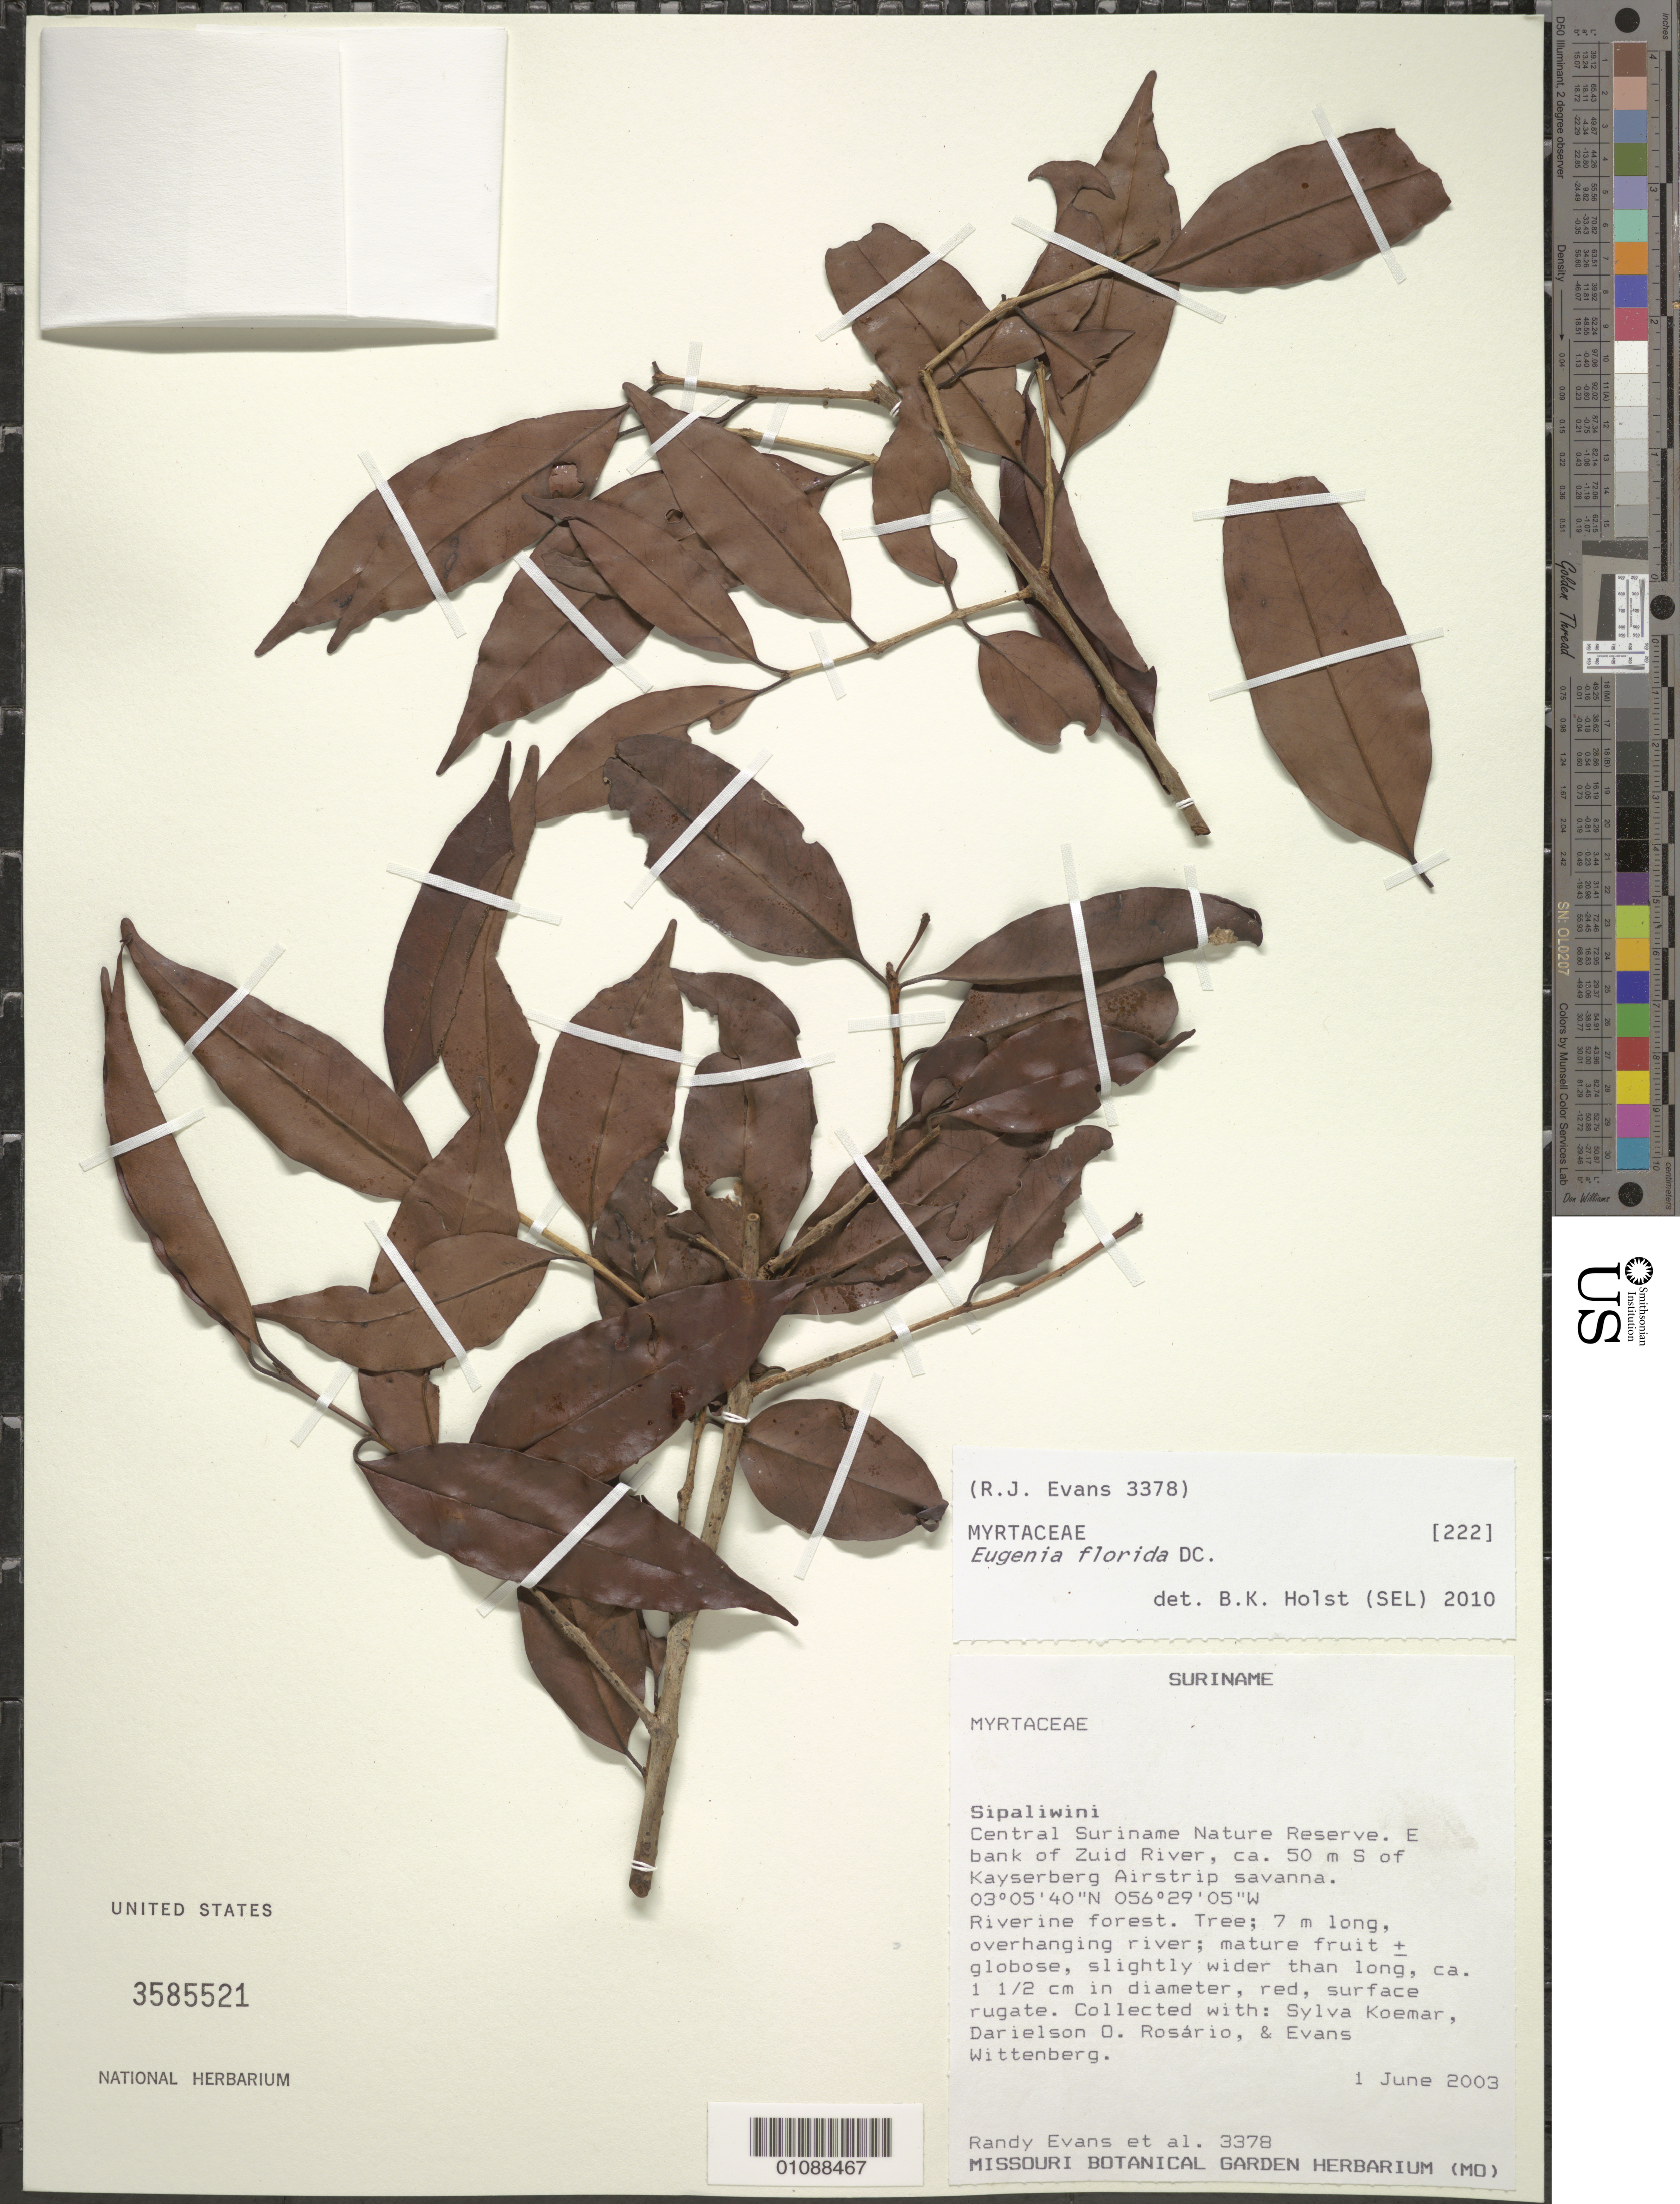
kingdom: Plantae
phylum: Tracheophyta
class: Magnoliopsida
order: Myrtales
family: Myrtaceae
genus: Eugenia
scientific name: Eugenia florida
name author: DC.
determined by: Holst, Bruce K.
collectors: R. Evans, S. Koemar, D. Rosario & E. Wittenberg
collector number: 3378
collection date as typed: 1-Jun-03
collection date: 2003-06-01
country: Suriname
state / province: Sipaliwini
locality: Central Suriname Nature Reserve. E bank of Zuid River, ca 50m S of Kayserberg Airstrip savanna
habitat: Riverine forest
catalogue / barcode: US 3585521